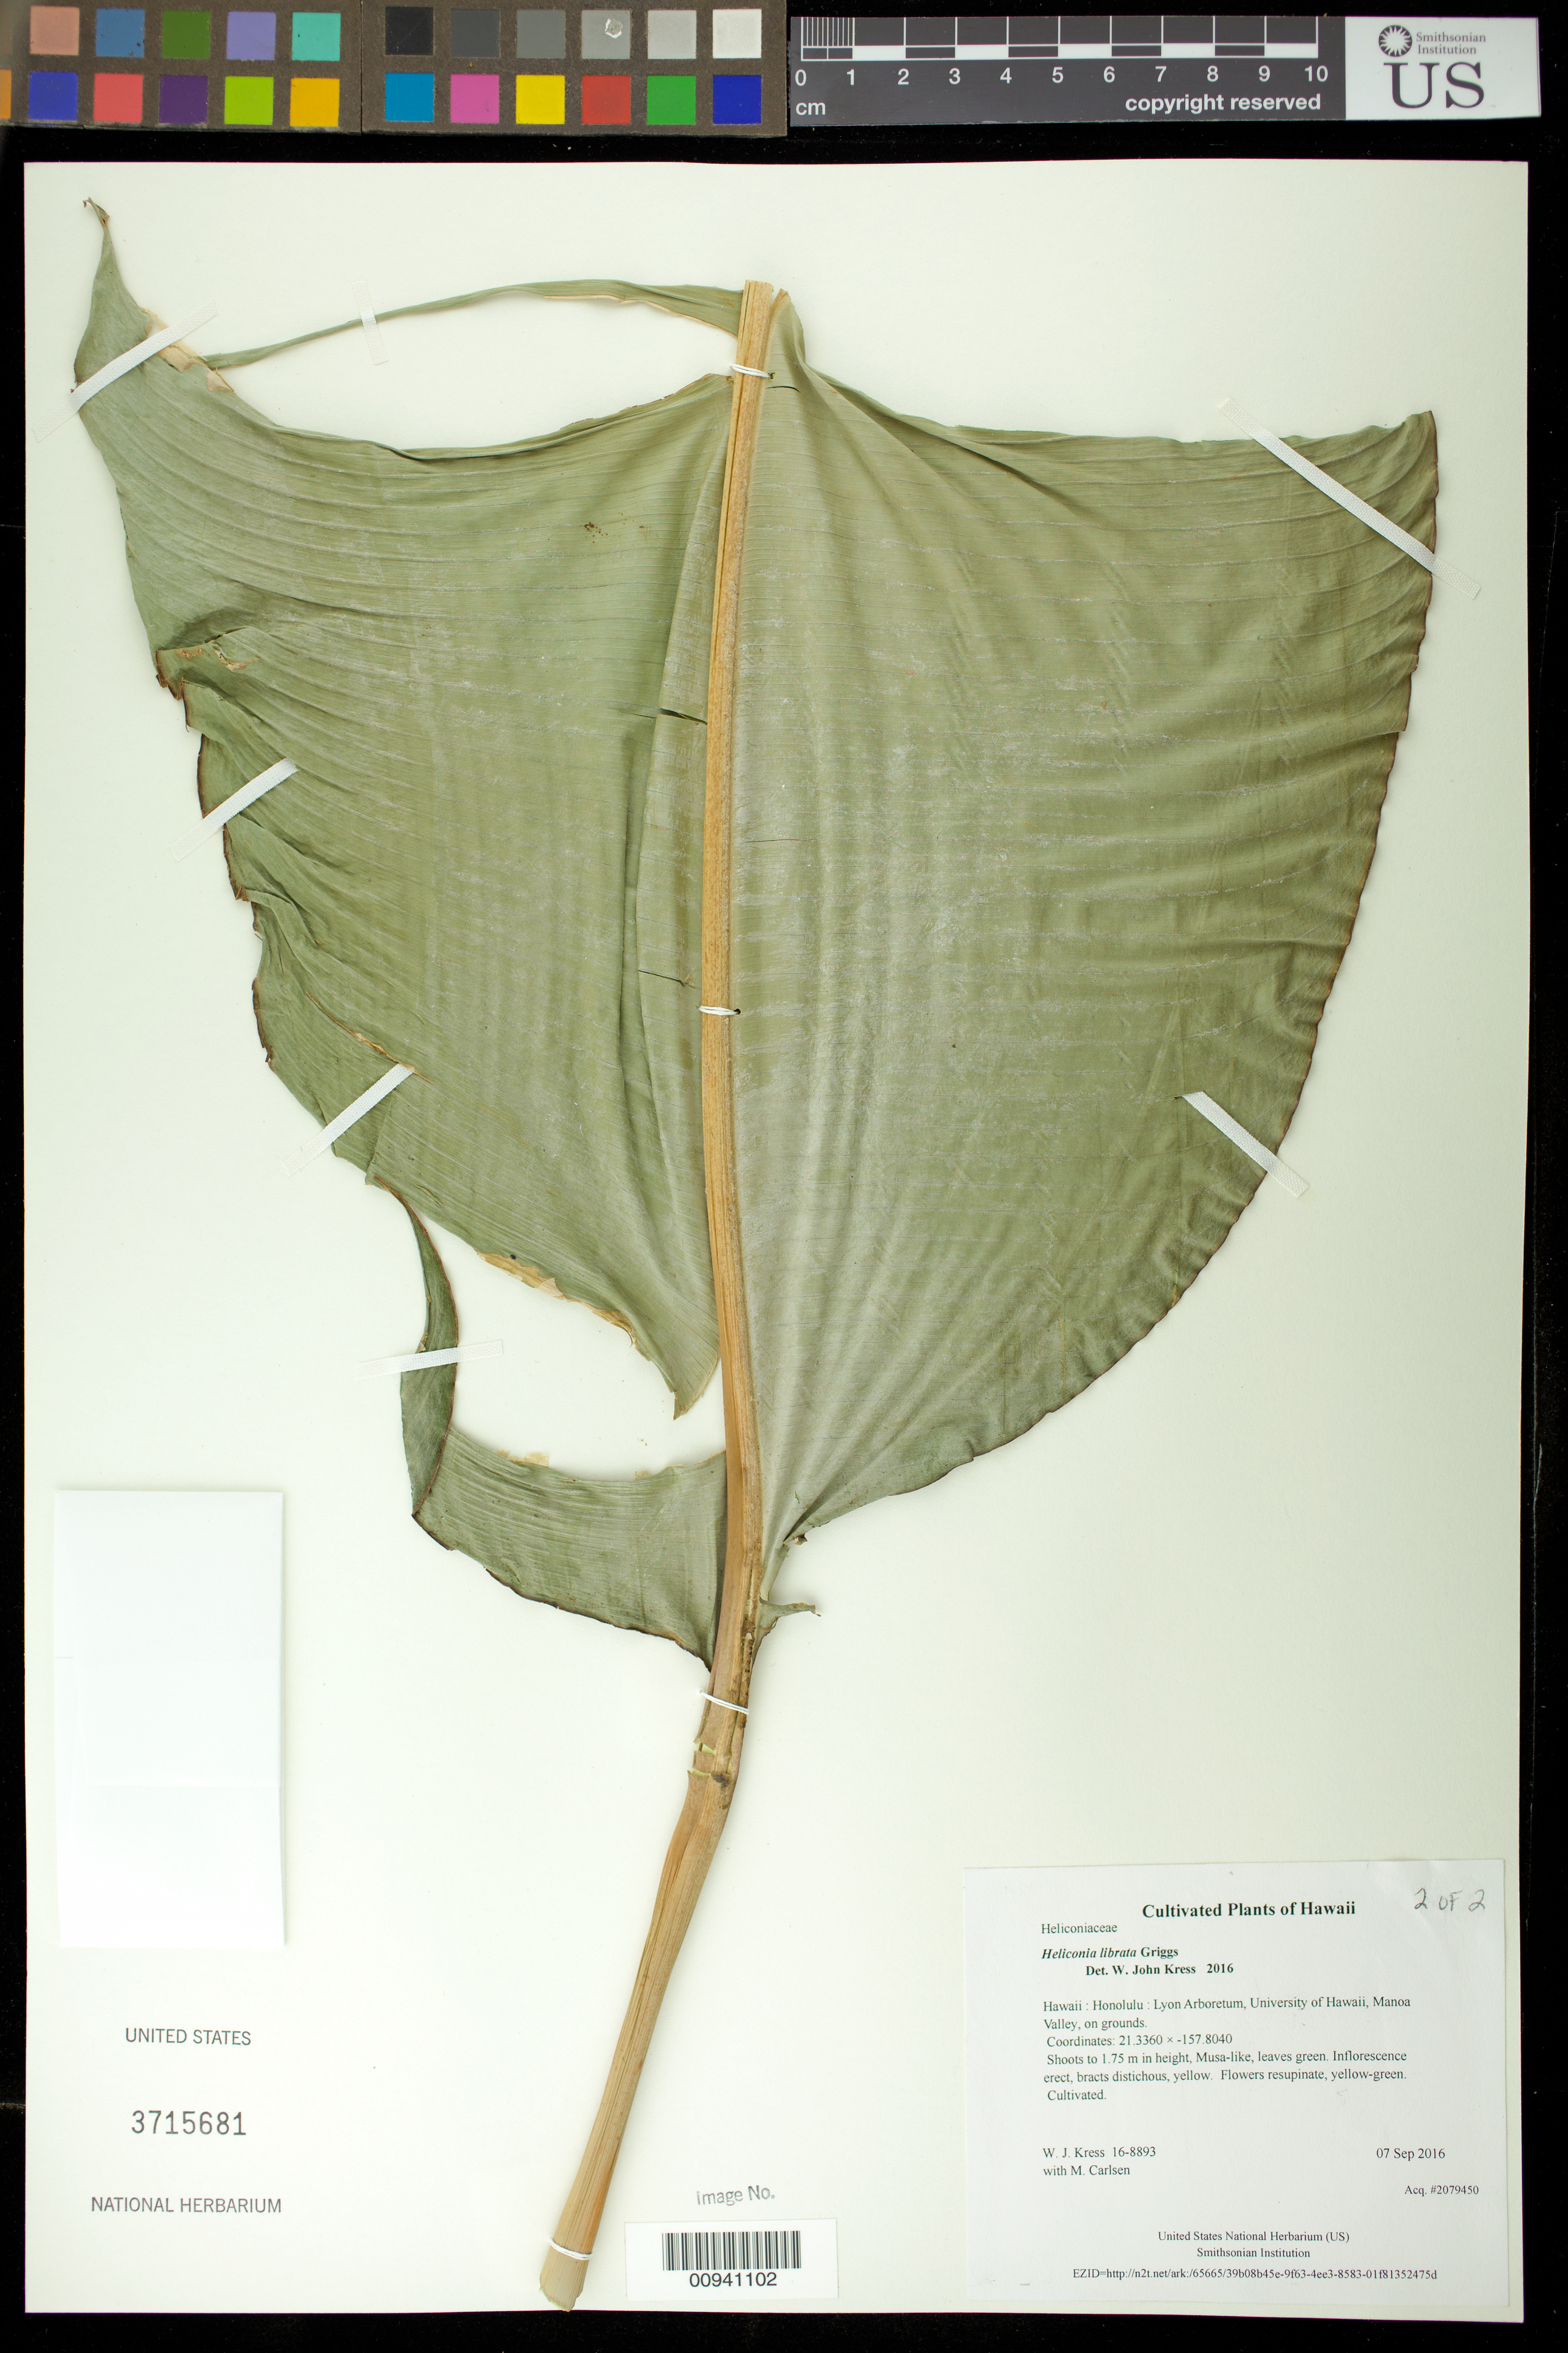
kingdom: Plantae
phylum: Tracheophyta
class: Liliopsida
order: Zingiberales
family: Heliconiaceae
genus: Heliconia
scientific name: Heliconia librata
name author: R.F. Griggs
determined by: Kress, W. J., (US), Smithsonian Institution - National Museum of Natural History (UNITED STATES)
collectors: W. J. Kress & M. M. Carlsen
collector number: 16-8893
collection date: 2016-09-07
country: United States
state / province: Hawaii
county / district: Honolulu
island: Oahu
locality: Lyon Arboretum, University of Hawaii, Manoa Valley, on grounds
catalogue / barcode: US 3715681